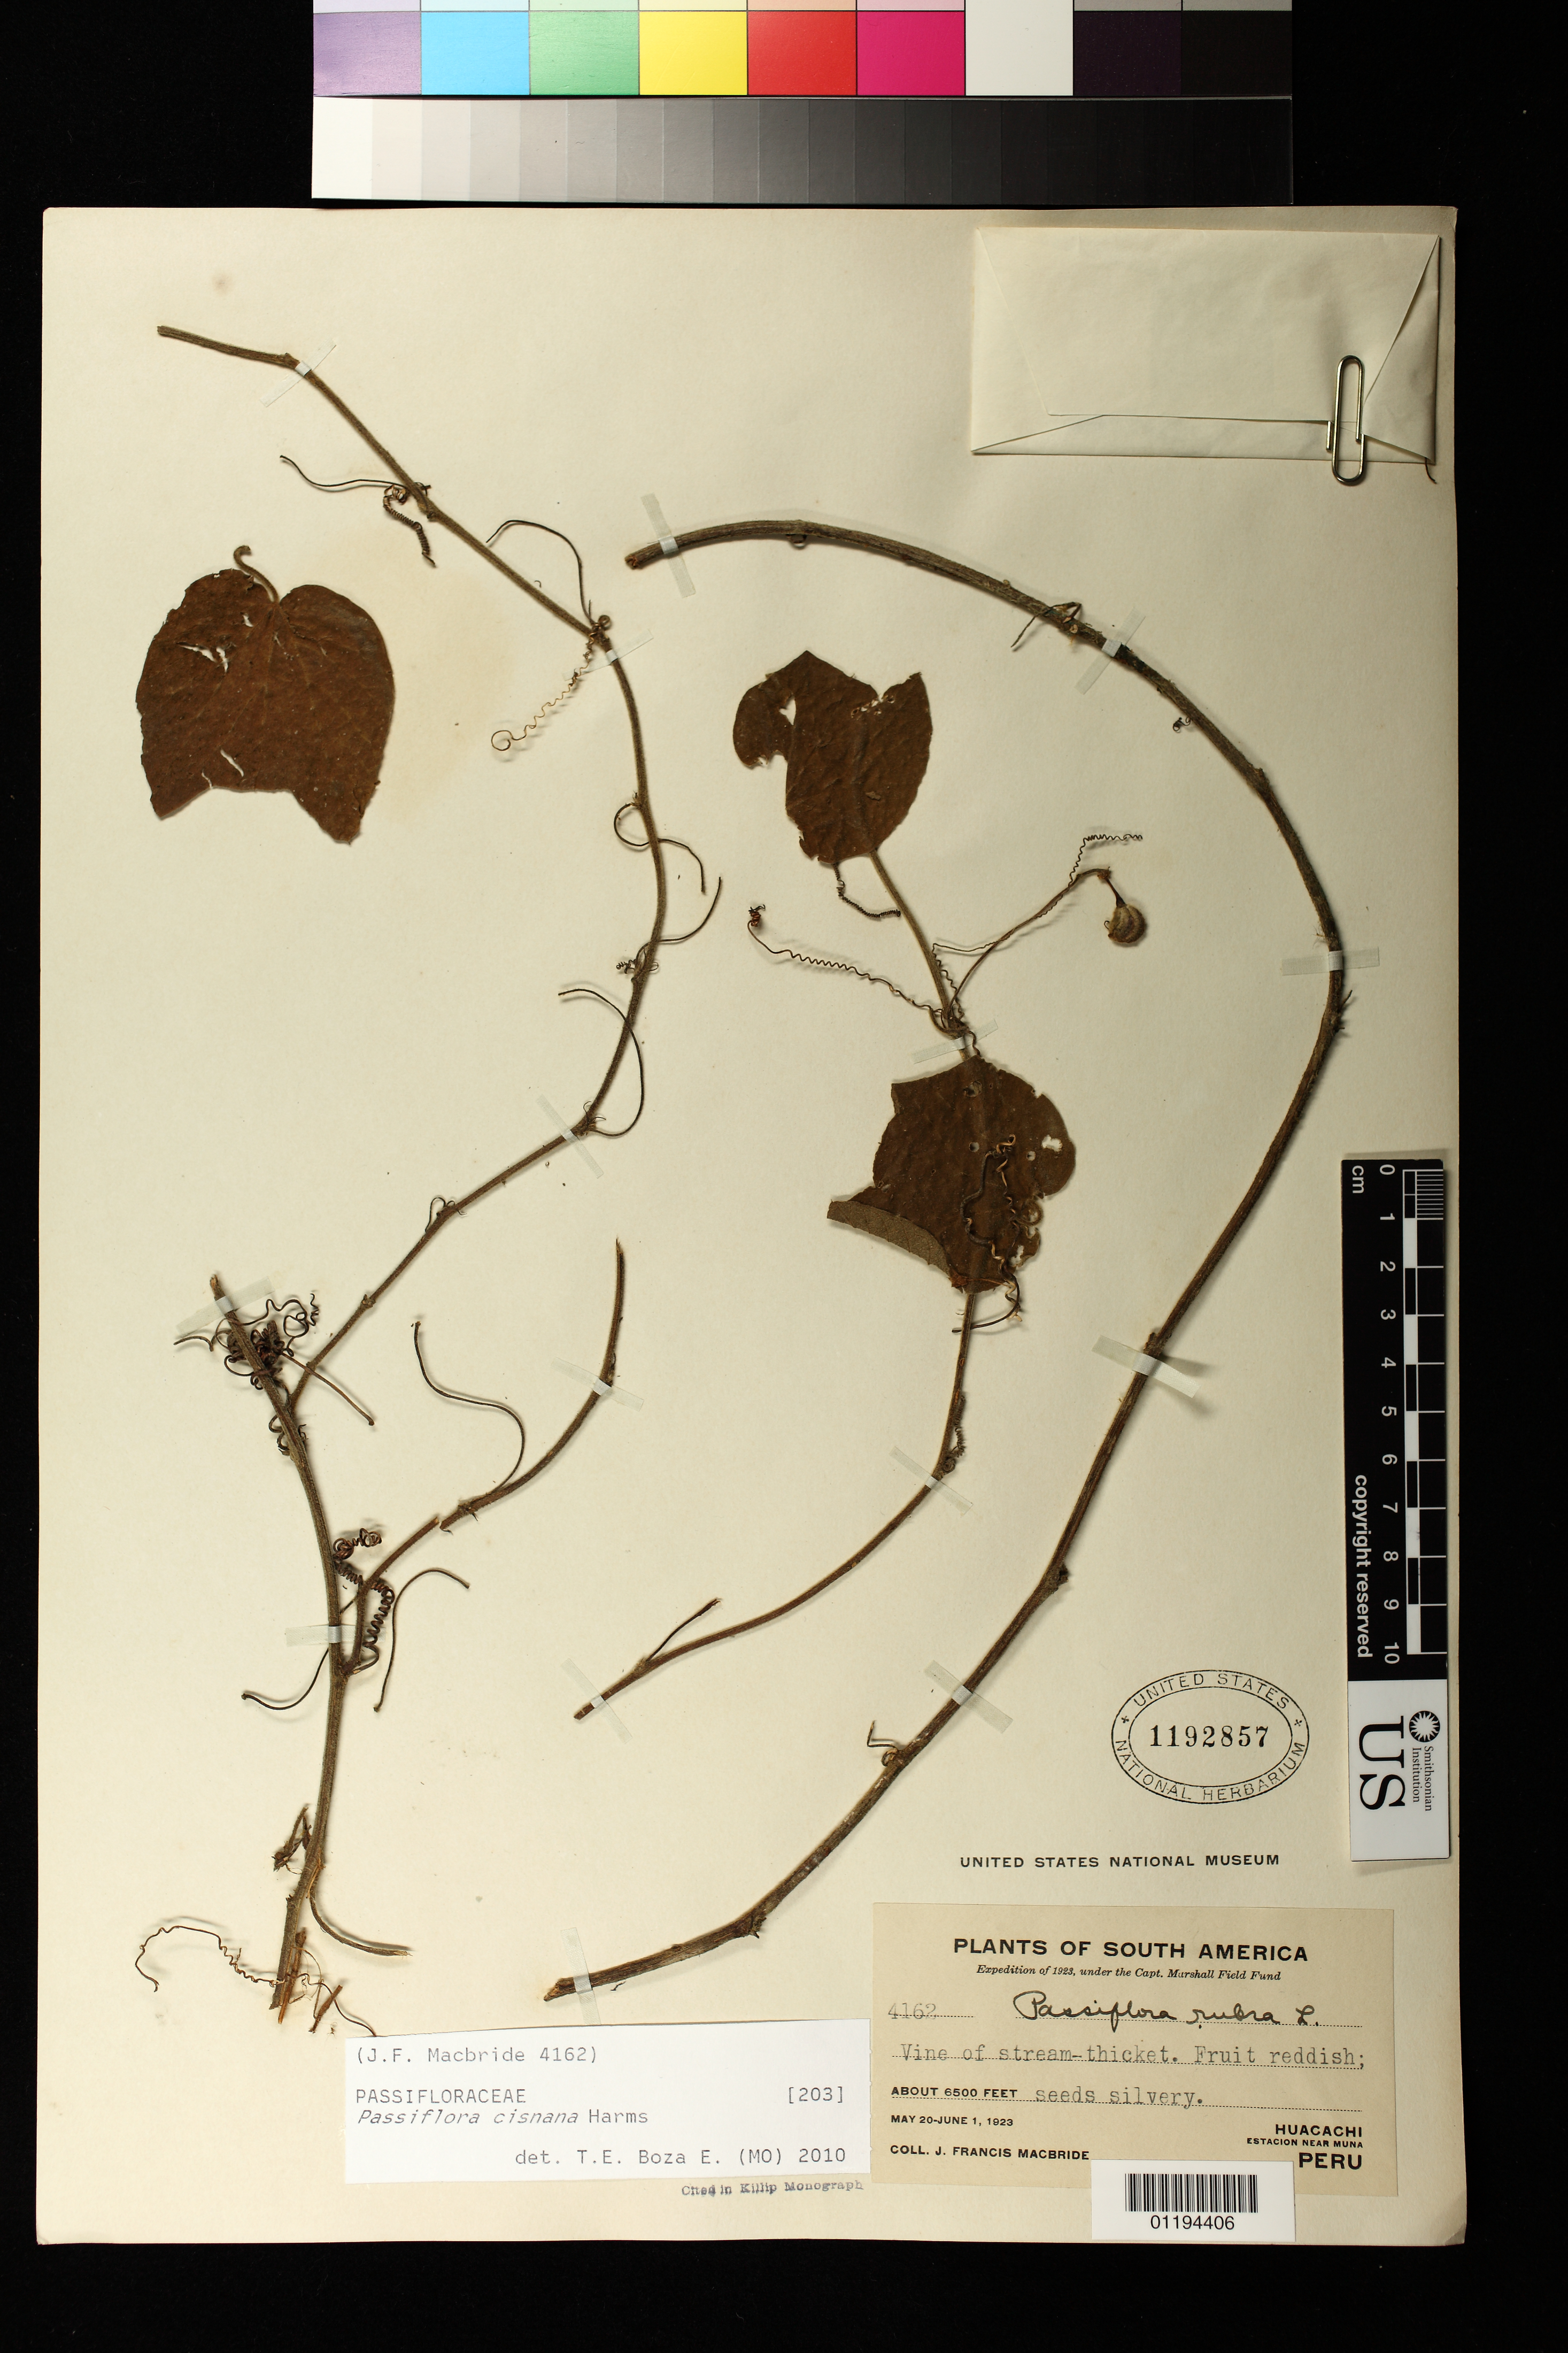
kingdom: Plantae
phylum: Tracheophyta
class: Magnoliopsida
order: Malpighiales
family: Passifloraceae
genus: Passiflora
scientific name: Passiflora cisnana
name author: Harms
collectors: J. F. Macbride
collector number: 4162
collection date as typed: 20 May 1923 to 01 Jun 1923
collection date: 1923-05-20/1923-06-01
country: Peru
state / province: Ancash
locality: Huacachi Estacion near Muna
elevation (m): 1981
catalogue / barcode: US 1192857